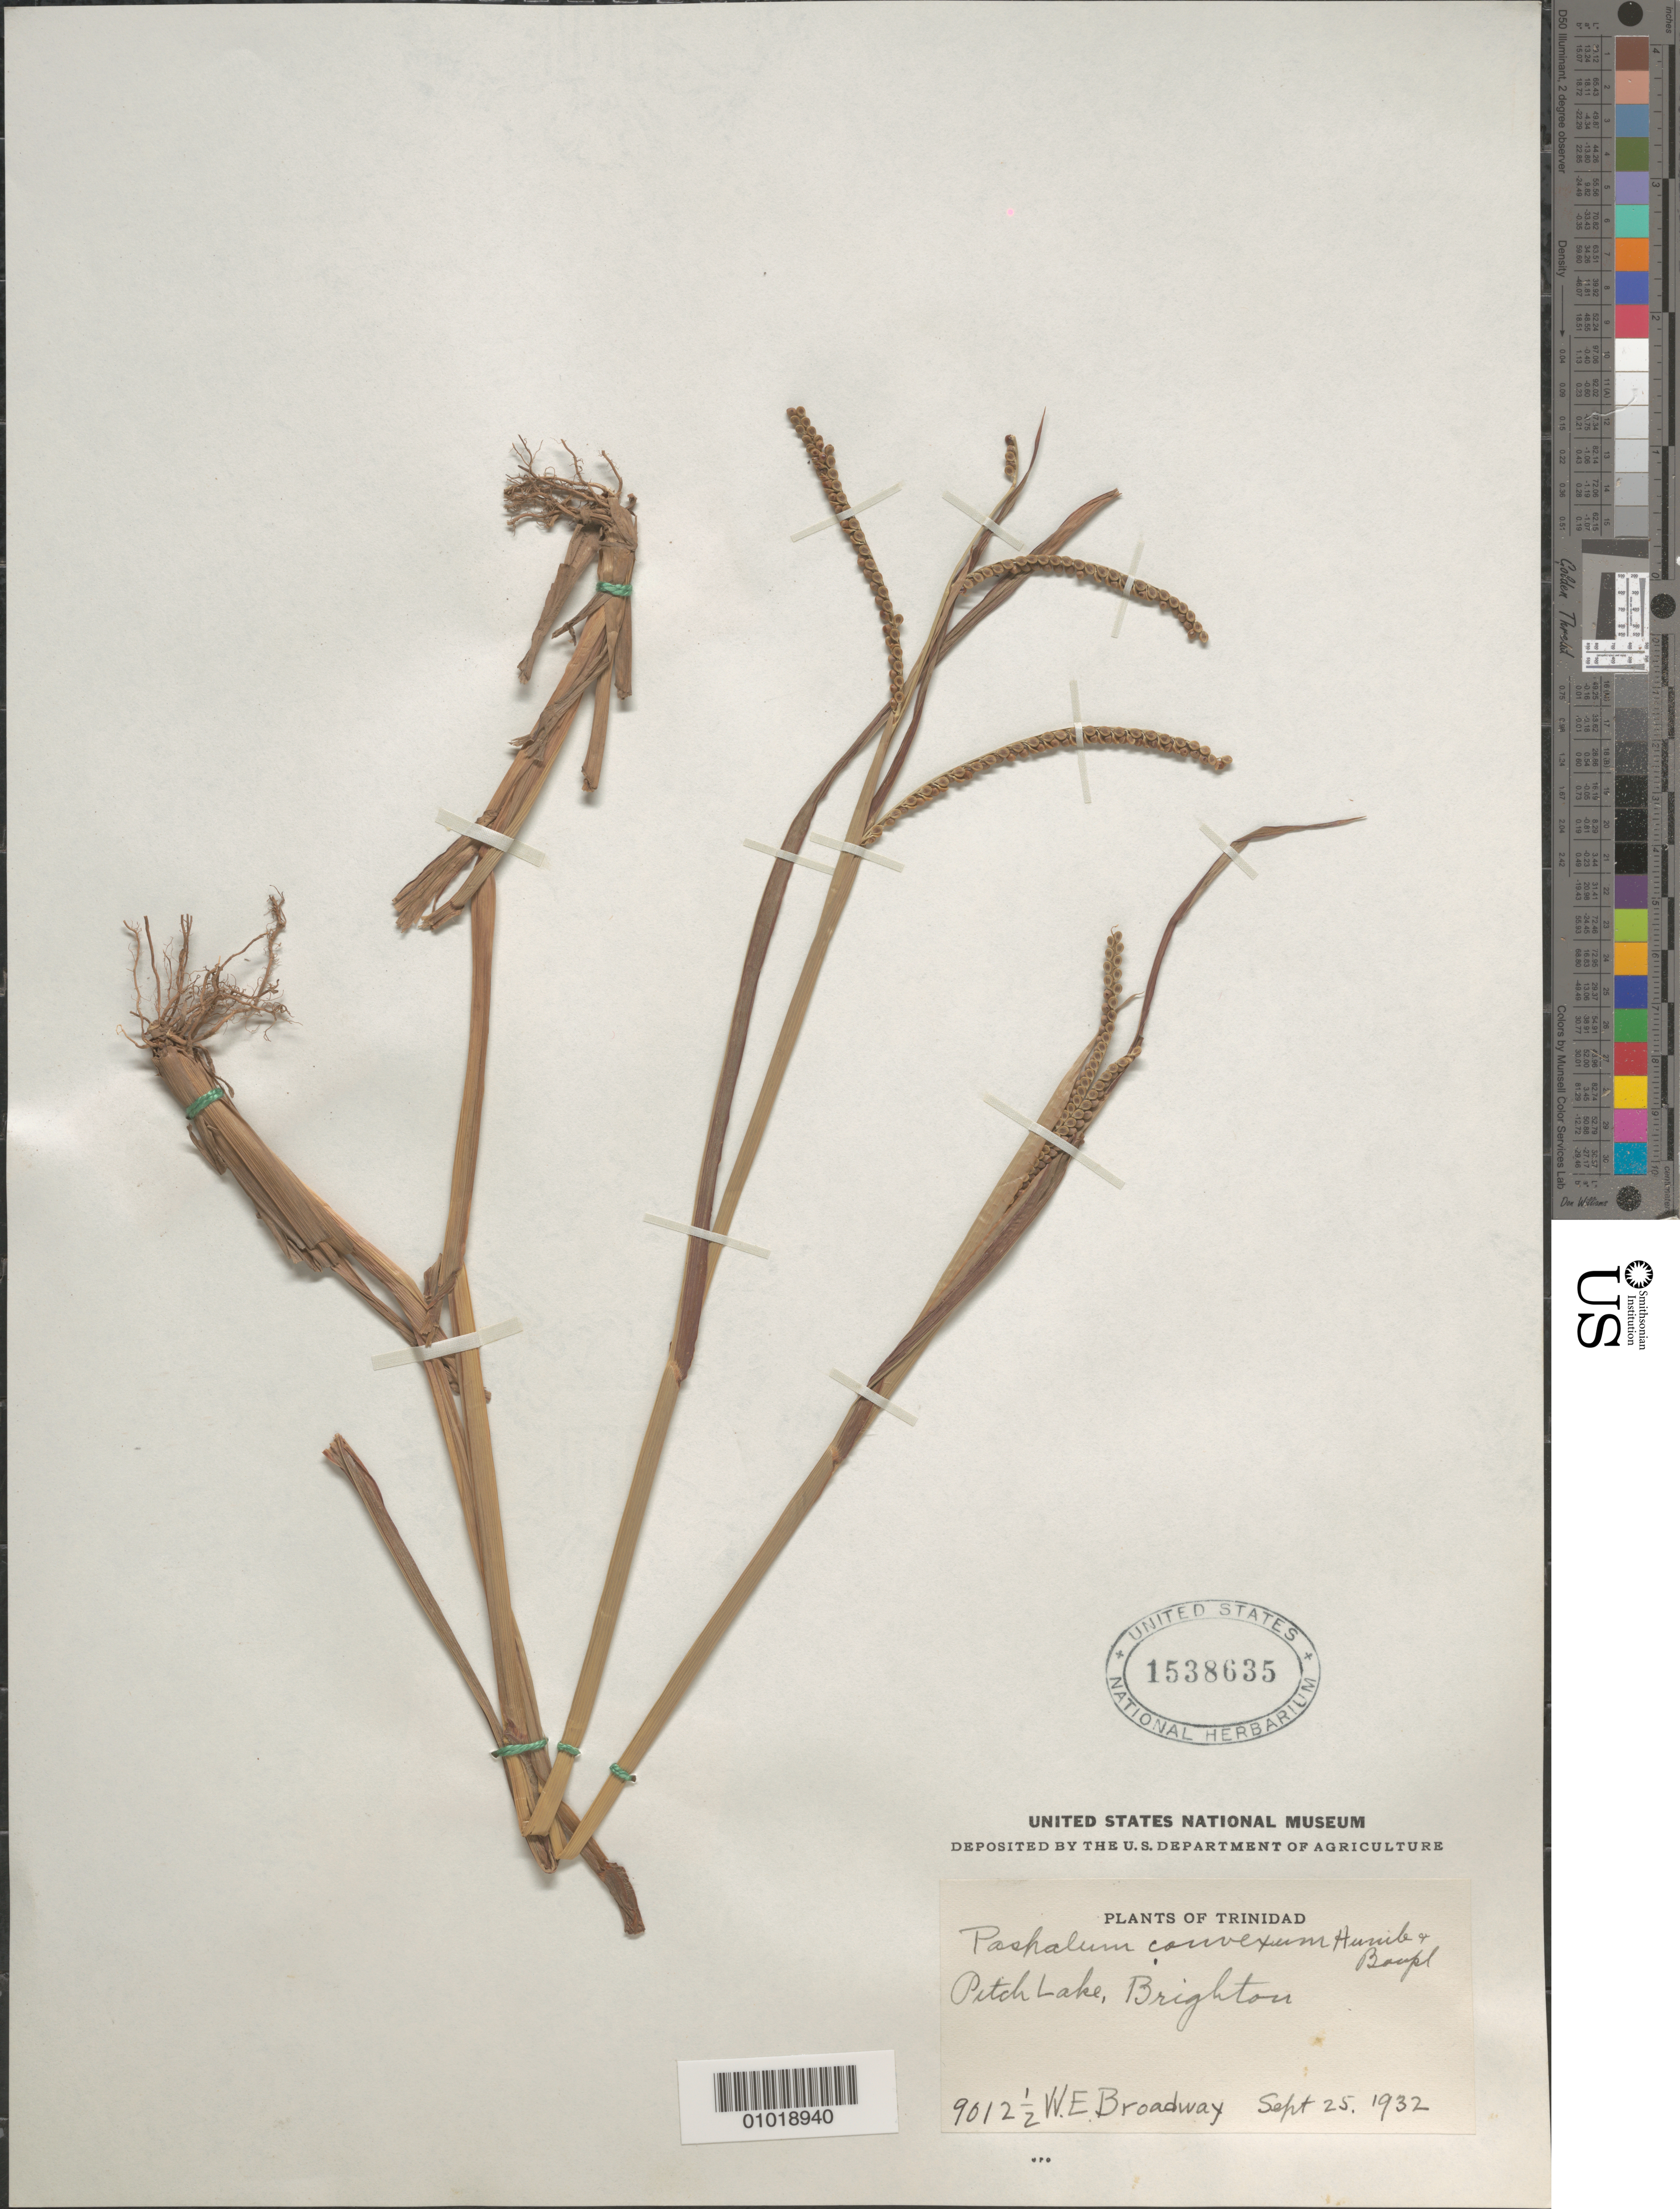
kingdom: Plantae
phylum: Tracheophyta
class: Liliopsida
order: Poales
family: Poaceae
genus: Paspalum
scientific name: Paspalum convexum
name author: Humb. & Bonpl. ex Flüggé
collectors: W. E. Broadway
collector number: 9012 (1/2)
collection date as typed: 25 Sep 1932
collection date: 1932-09-25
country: Trinidad and Tobago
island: Trinidad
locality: Pitch Lake, Brighton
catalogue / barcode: US 1538635